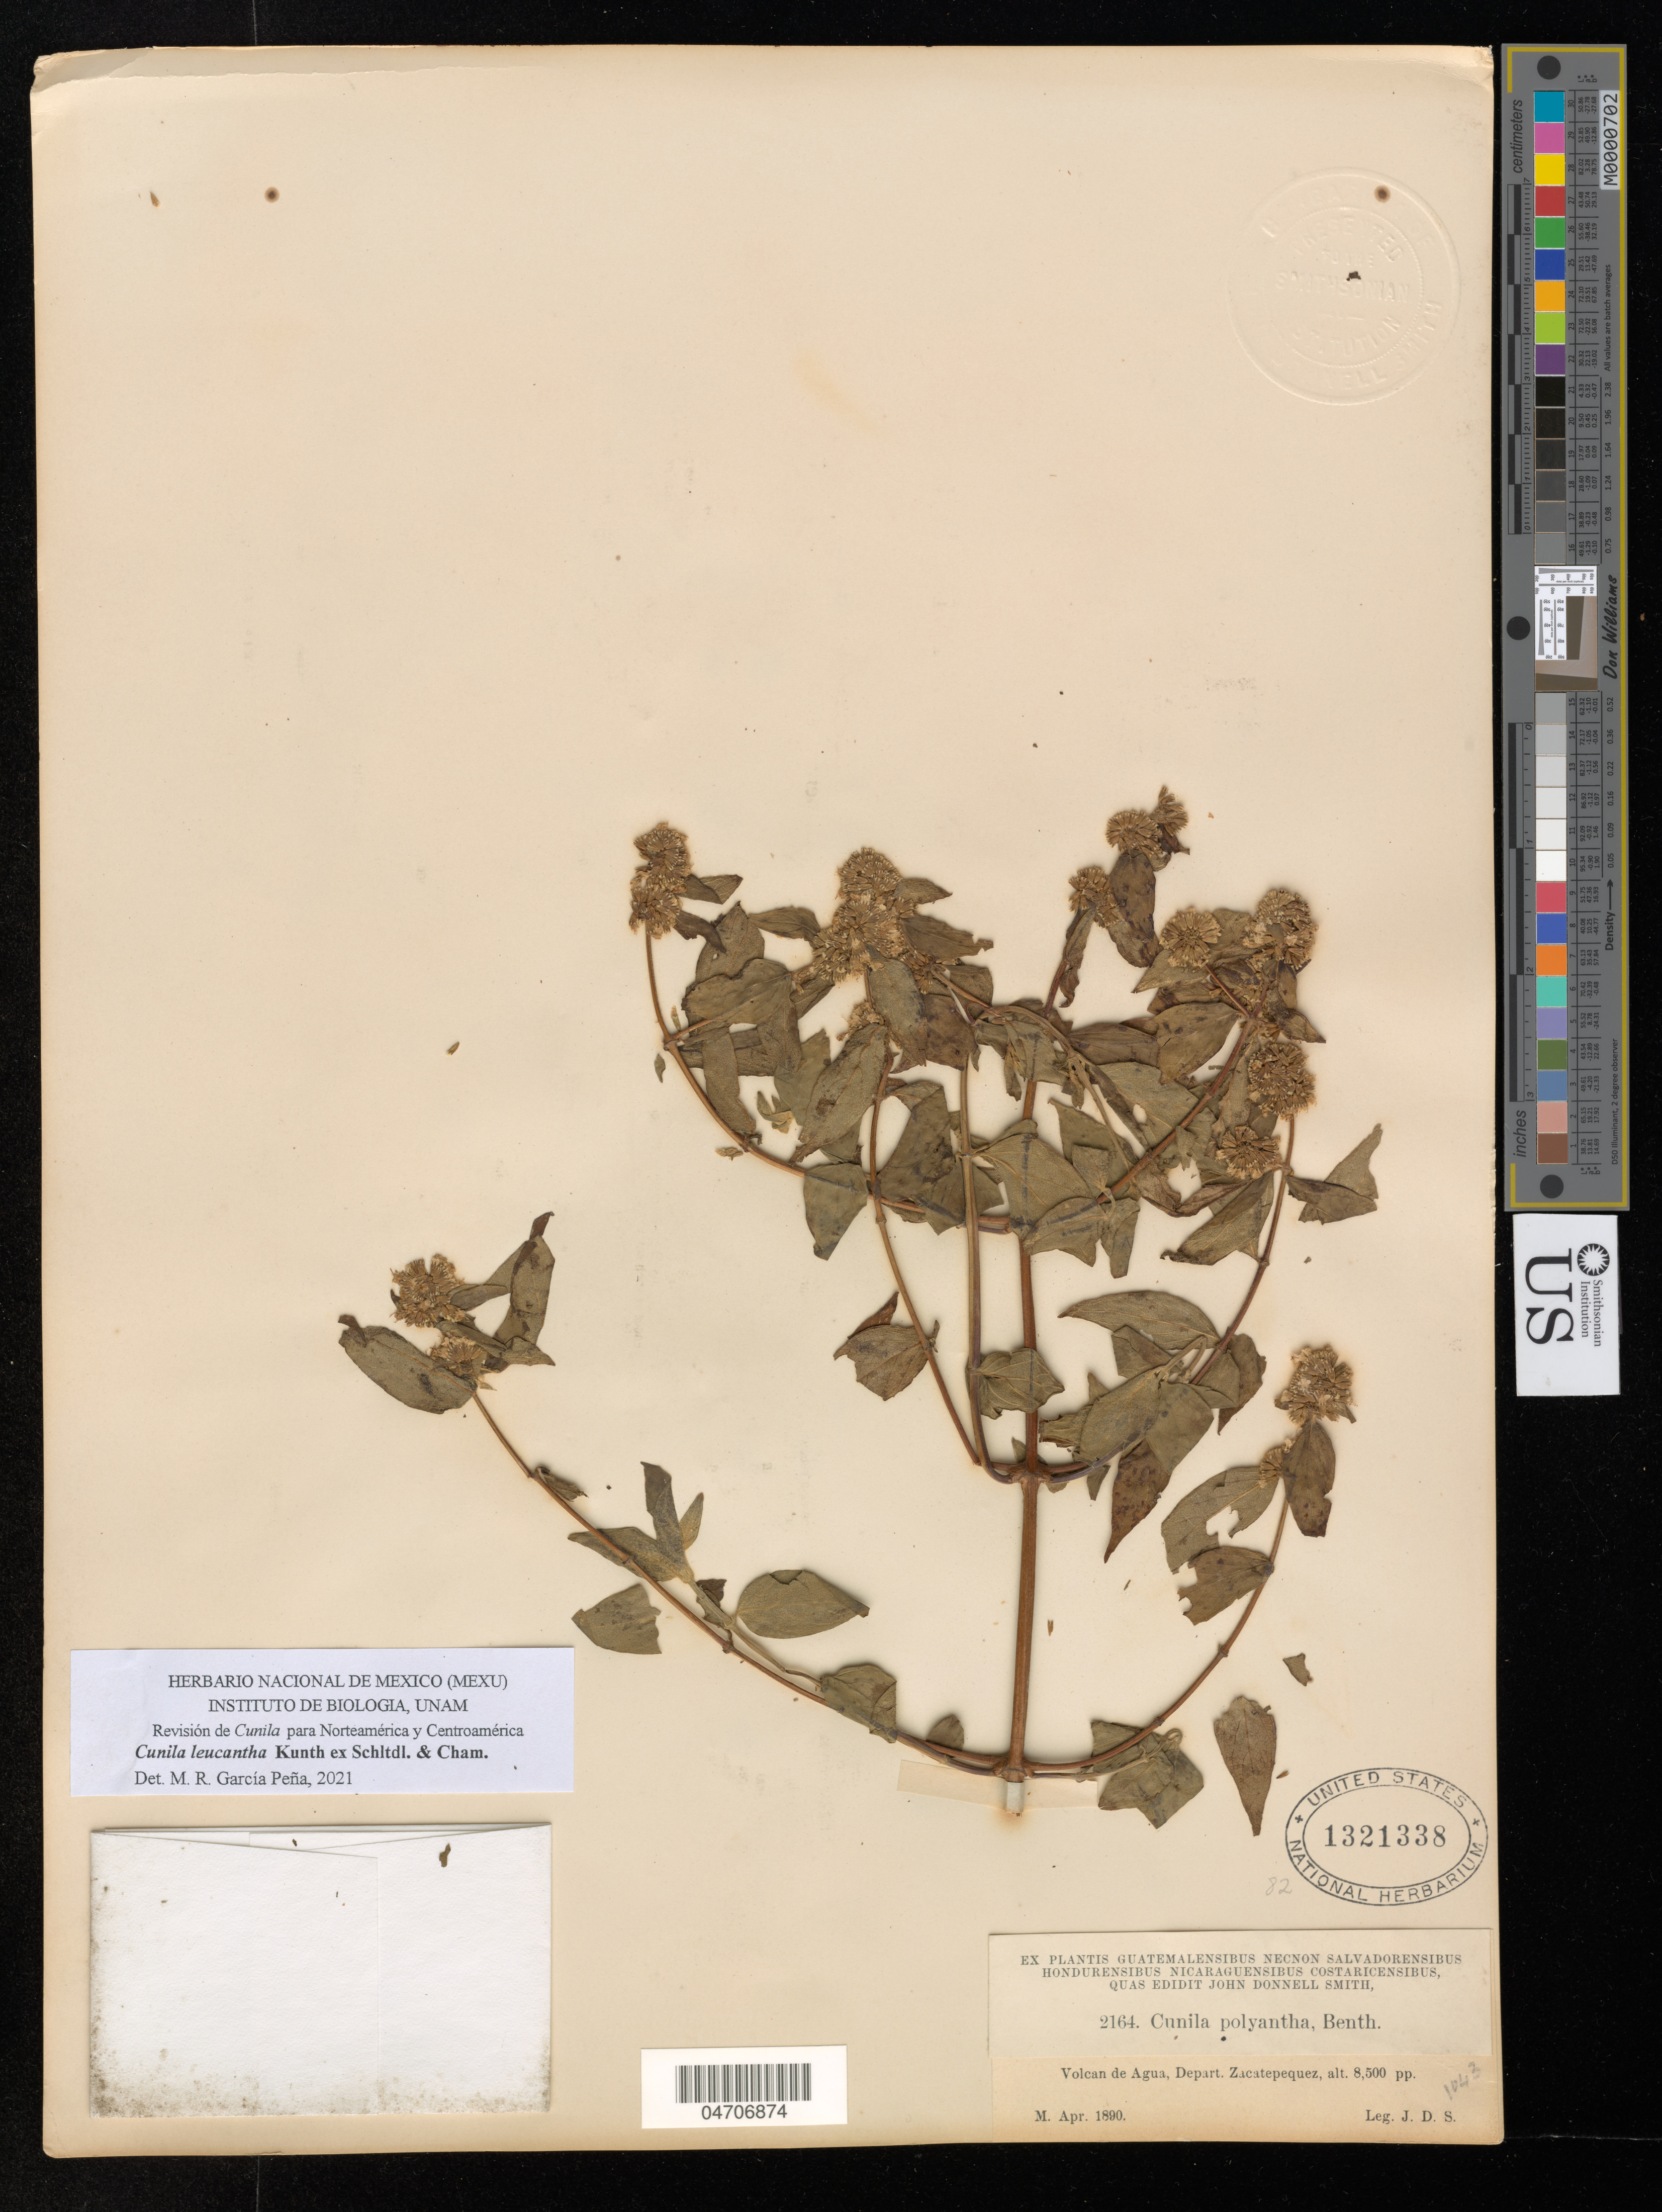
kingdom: Plantae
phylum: Tracheophyta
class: Magnoliopsida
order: Lamiales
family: Lamiaceae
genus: Cunila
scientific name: Cunila leucantha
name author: Kunth ex Schltdl. & Cham.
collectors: J. Donnell Smith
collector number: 2164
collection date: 1890-04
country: Guatemala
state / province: Sacatepequez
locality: Volcan de Agua, Depart. Zacatepequez.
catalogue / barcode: US 1321338